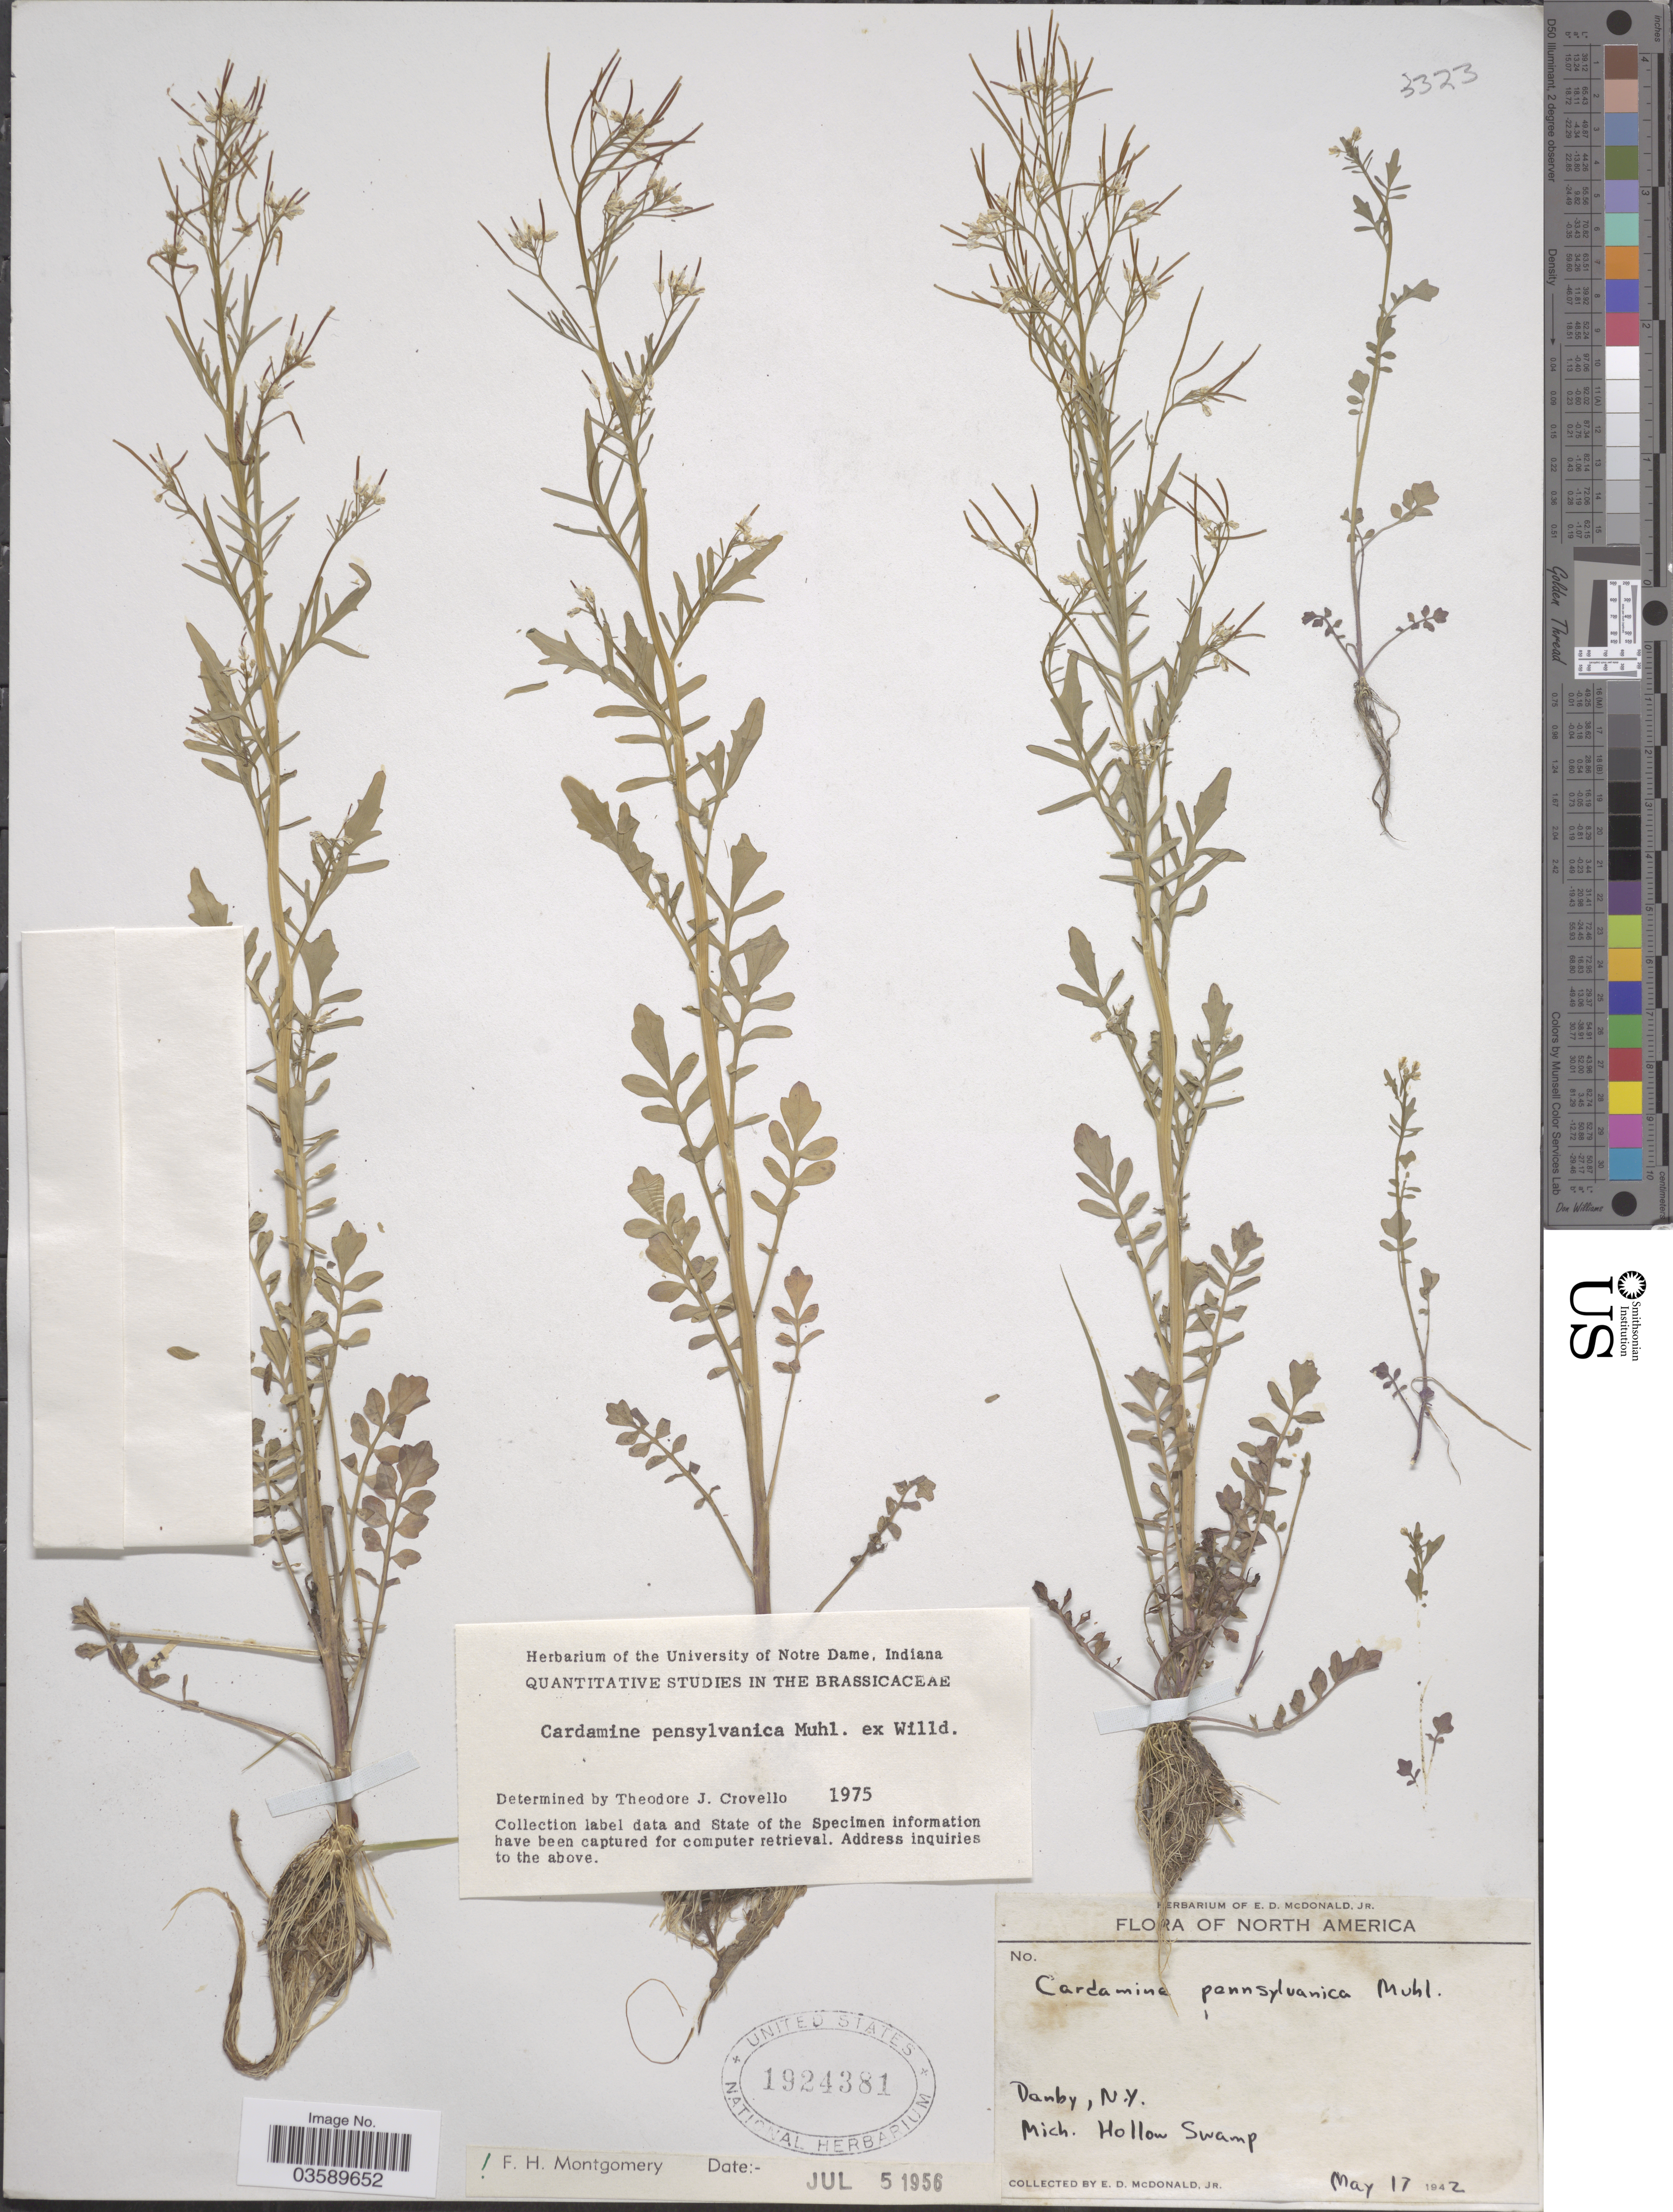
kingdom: Plantae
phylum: Tracheophyta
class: Magnoliopsida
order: Brassicales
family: Brassicaceae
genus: Cardamine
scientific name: Cardamine pensylvanica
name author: Muhl. ex Willd.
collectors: E. D. McDonald Jr.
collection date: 1942-05-17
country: United States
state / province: New York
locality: Danby. Mich. Hollow Swamp.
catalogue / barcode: US 1924381